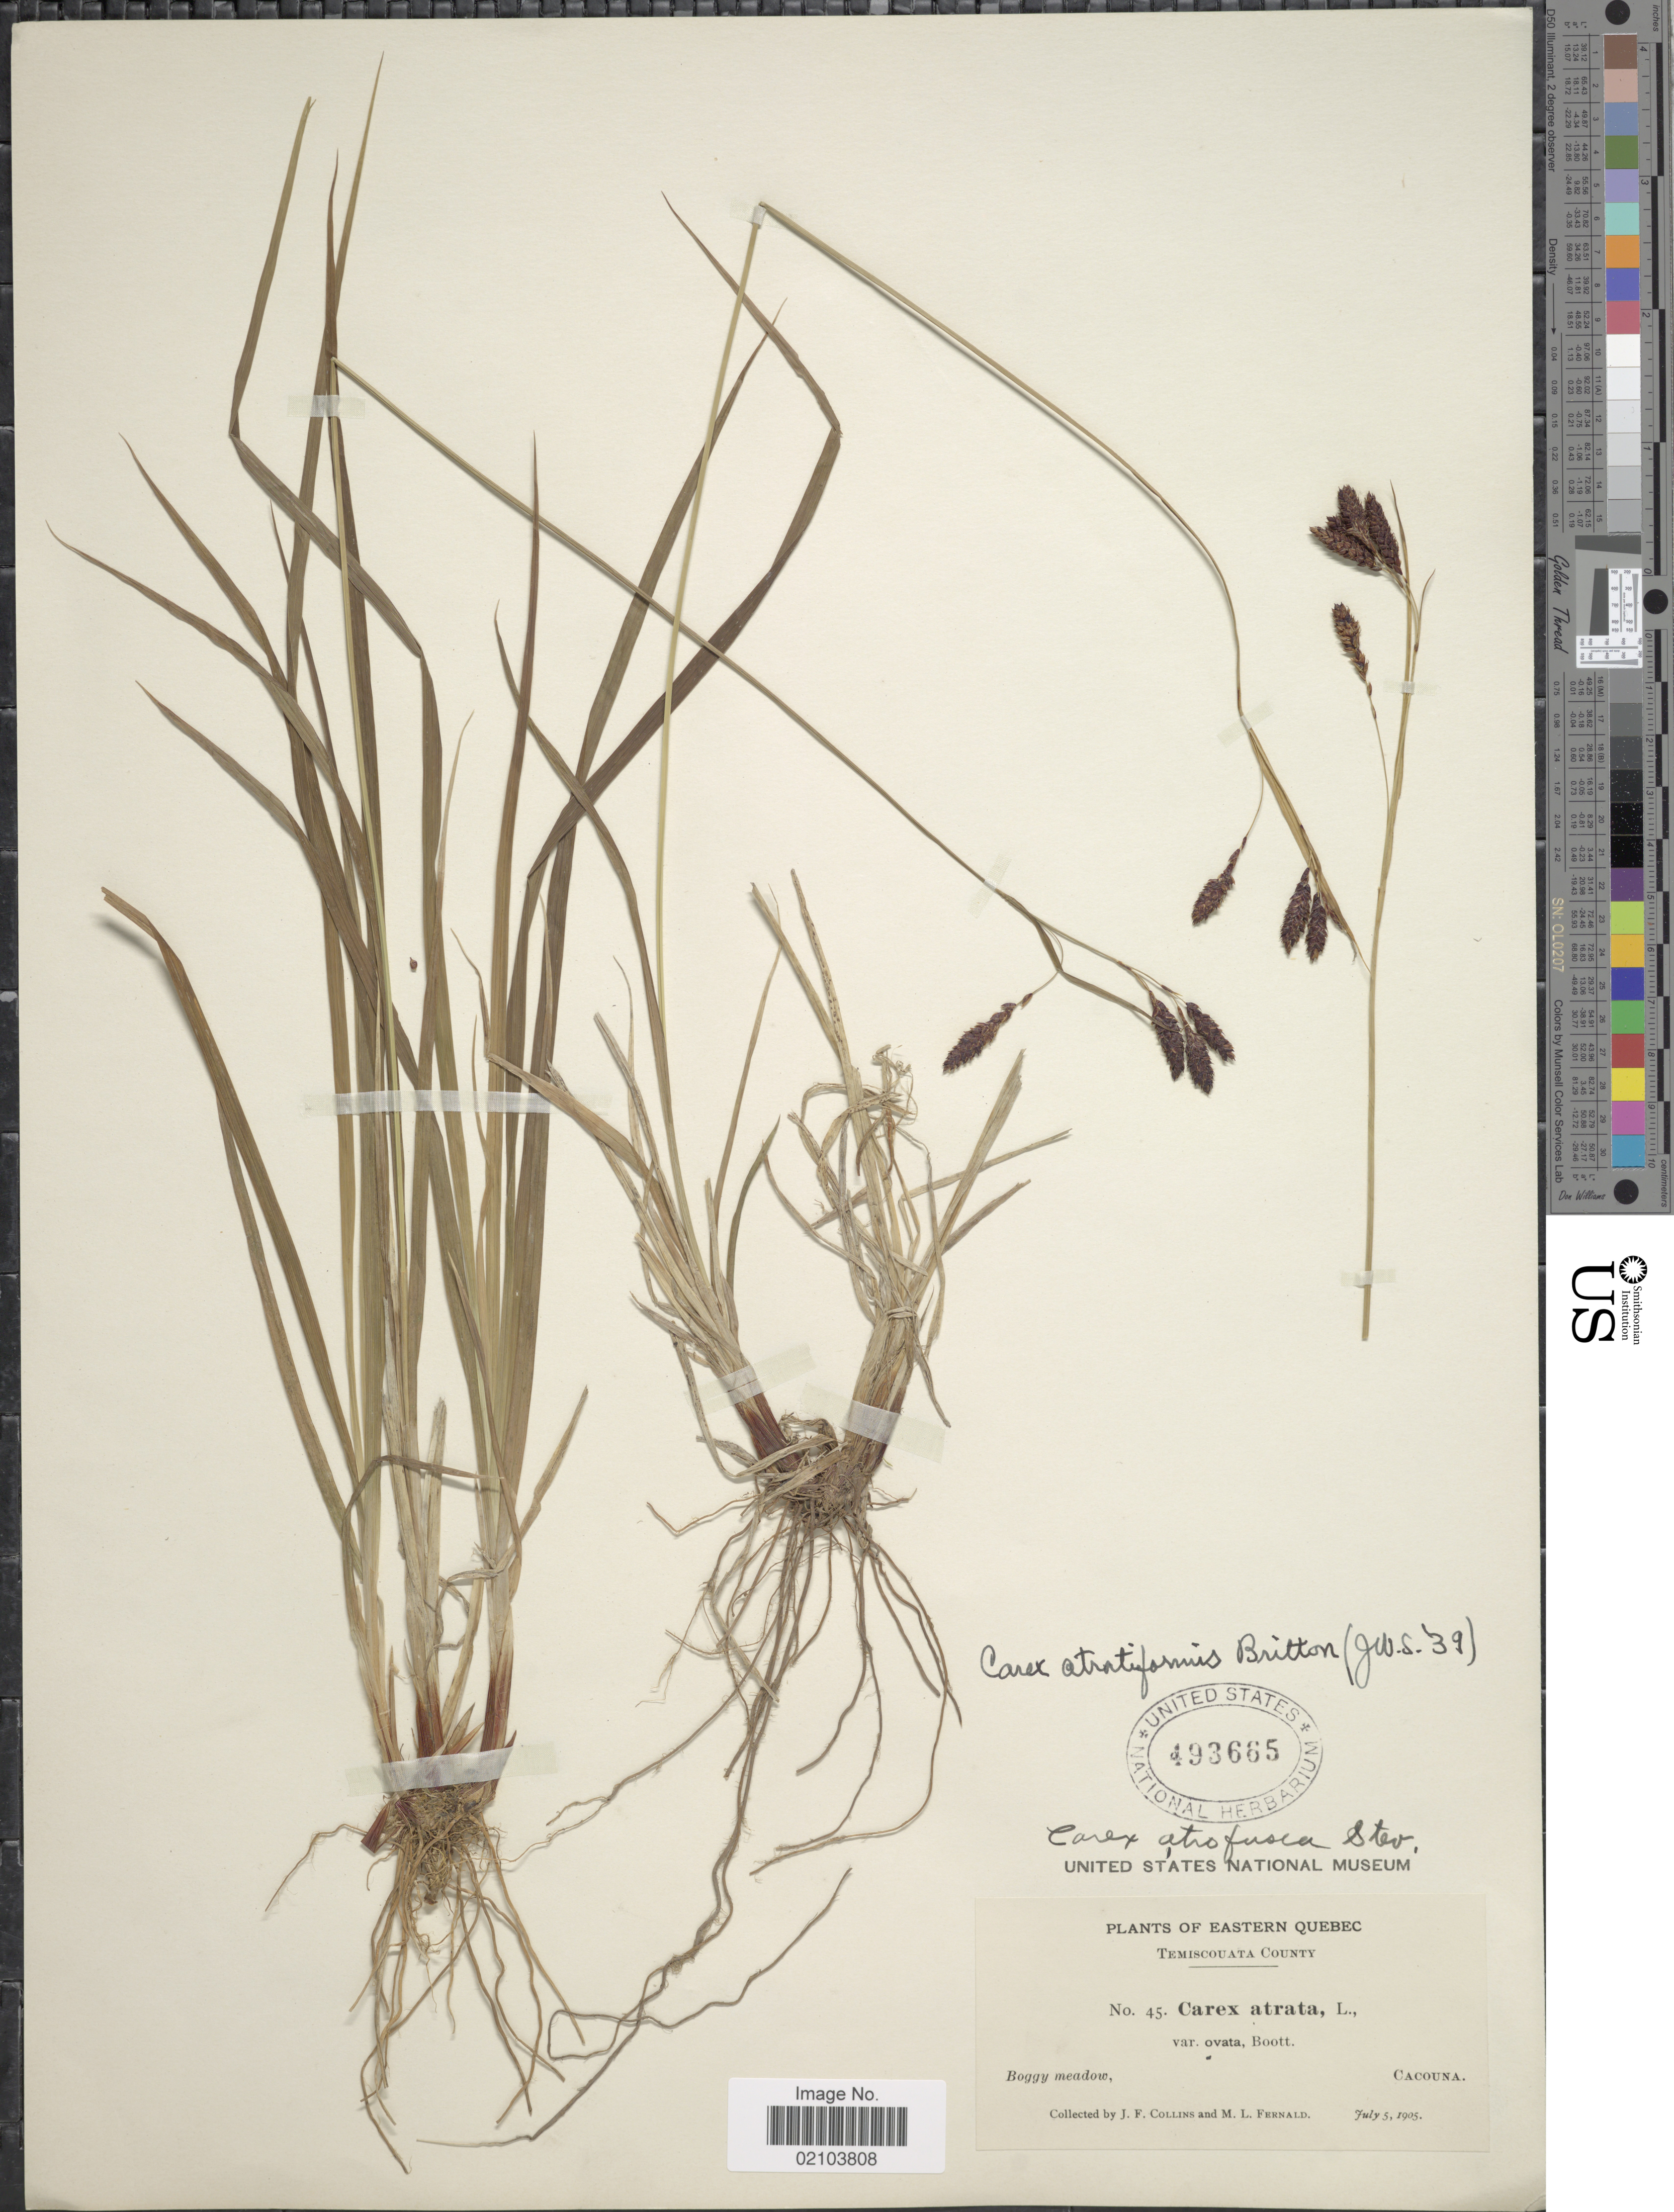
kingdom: Plantae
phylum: Tracheophyta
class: Liliopsida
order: Poales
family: Cyperaceae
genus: Carex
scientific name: Carex atratiformis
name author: Britton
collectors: J. Collins & M. L. Fernald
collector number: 45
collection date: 1905-07-05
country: Canada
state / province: Quebec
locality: Eastern Quebec. Temiscouata County. Cacouna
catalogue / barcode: US 493665